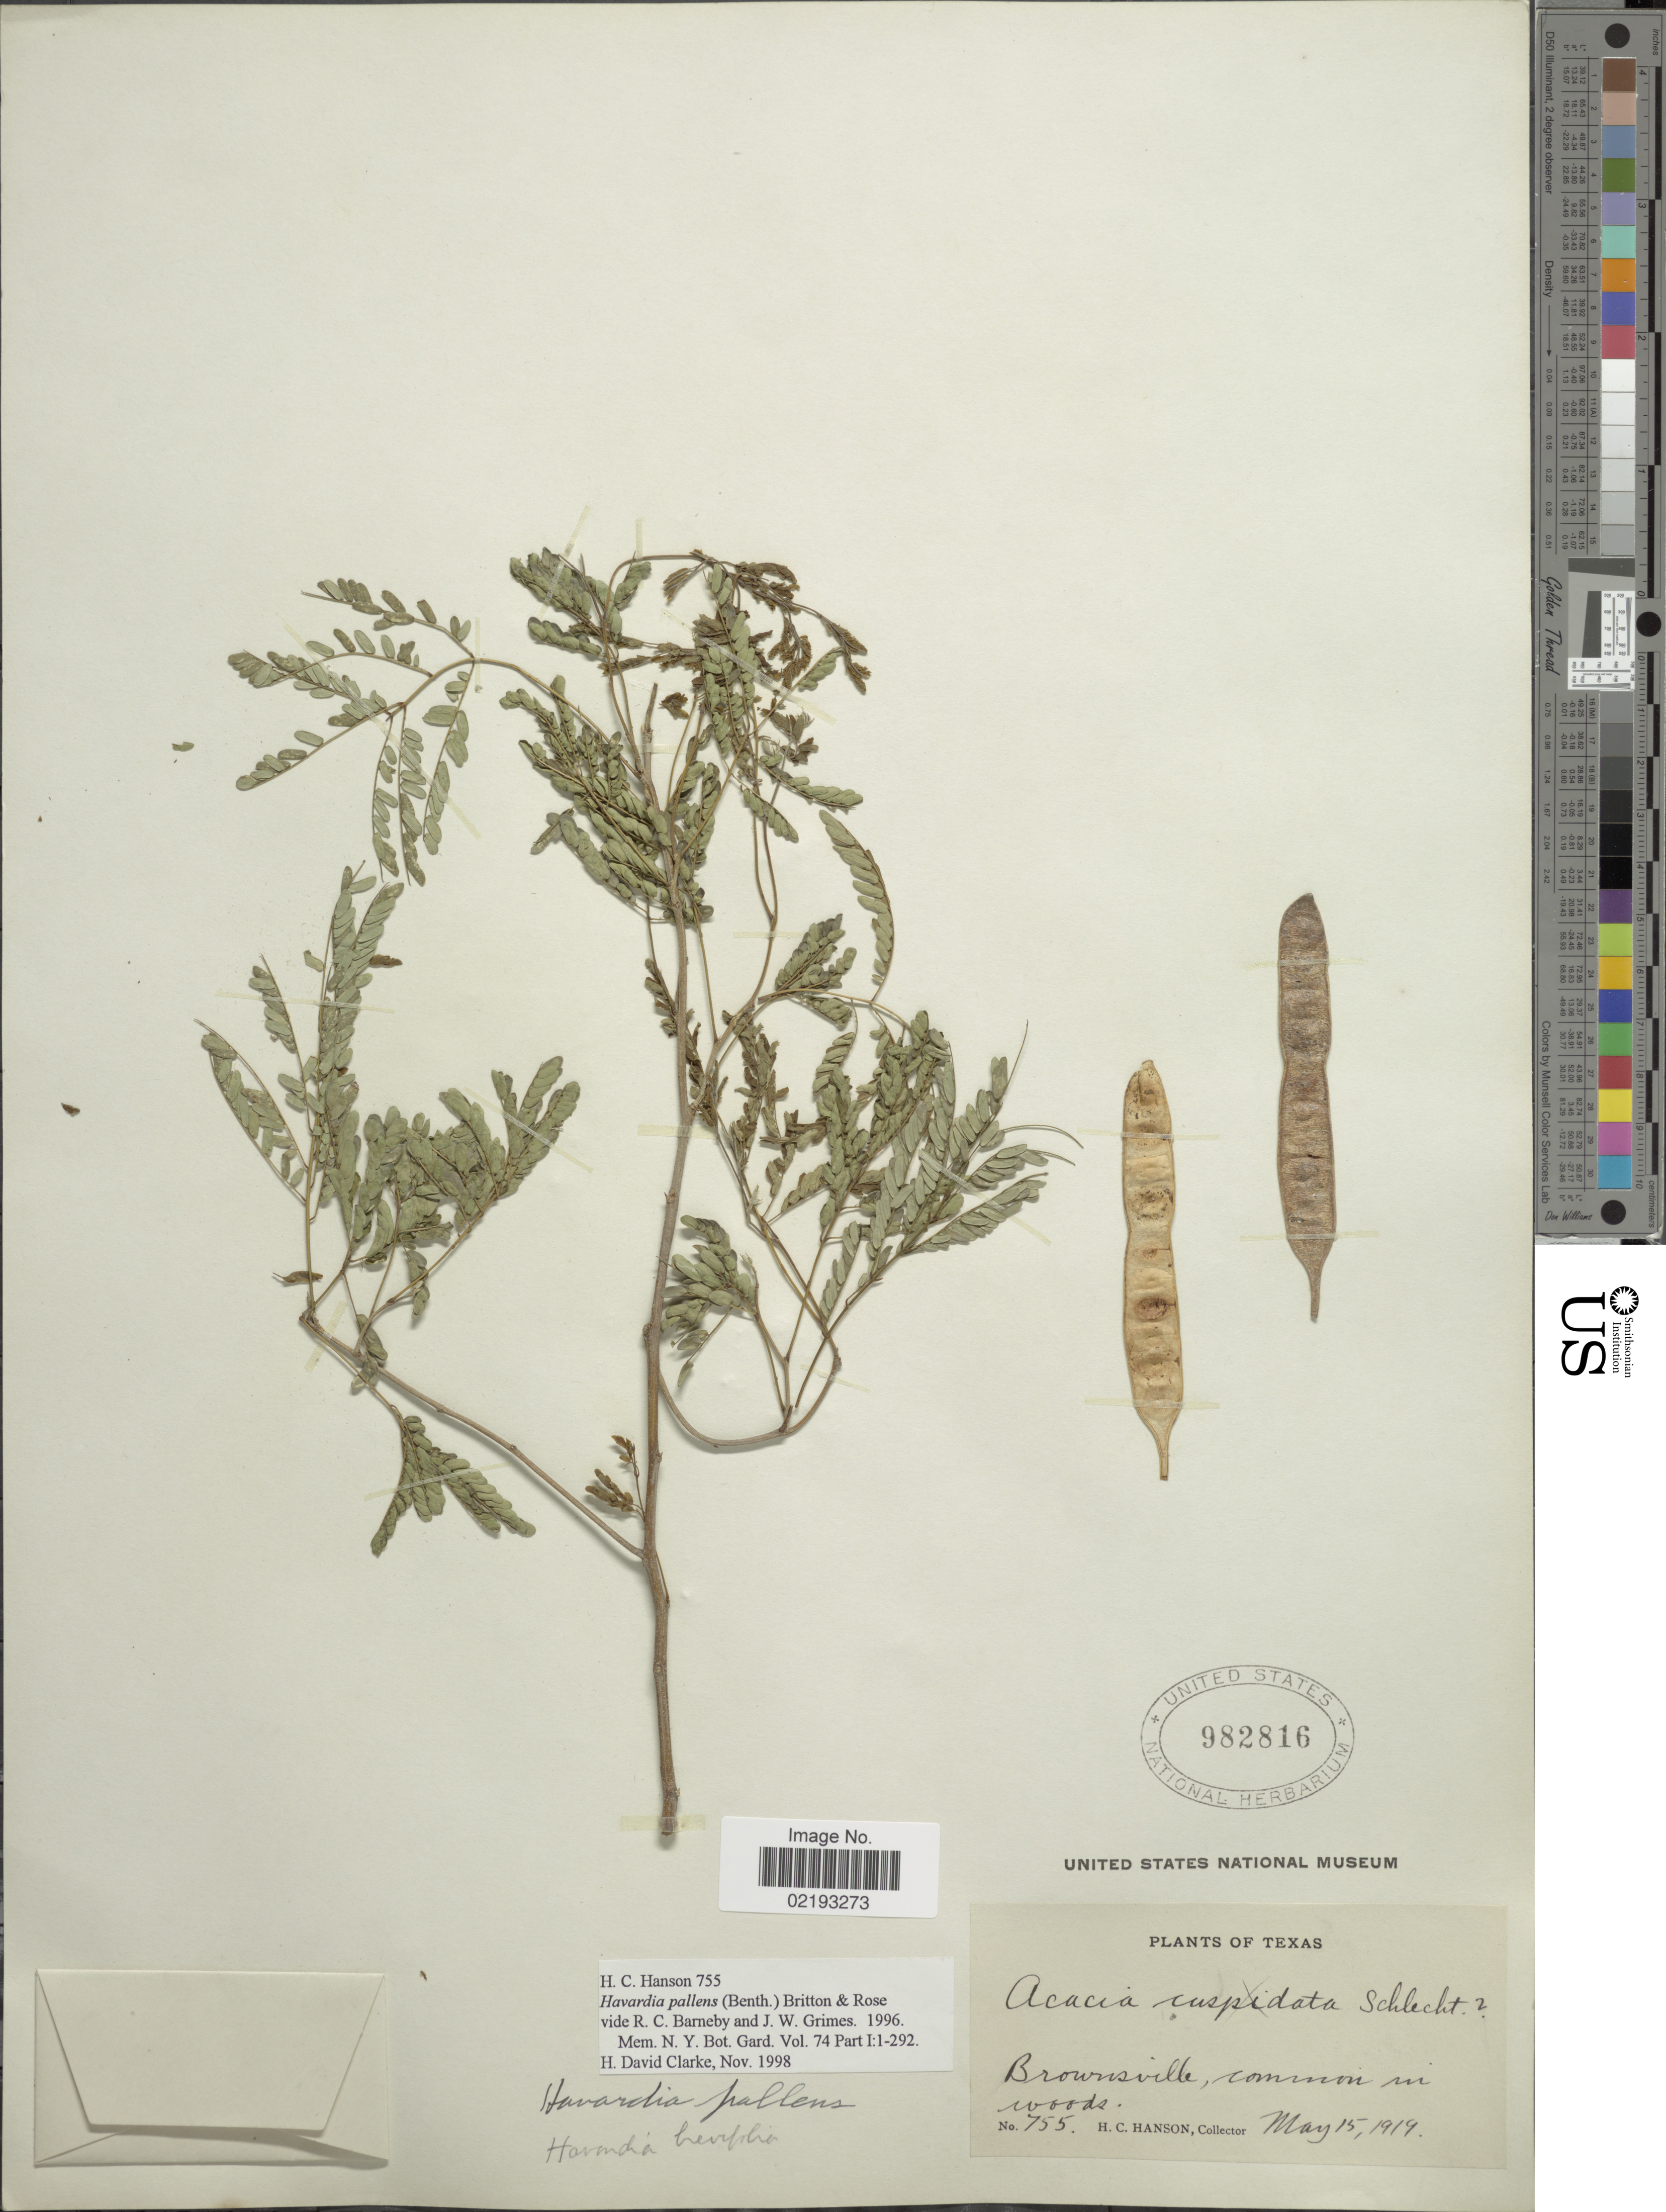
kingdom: Plantae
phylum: Tracheophyta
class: Magnoliopsida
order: Fabales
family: Fabaceae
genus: Havardia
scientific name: Havardia pallens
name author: (Benth.) Britton & Rose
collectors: H. Hanson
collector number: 755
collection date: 1919-05-15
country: United States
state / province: Texas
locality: Brownsville, common in woods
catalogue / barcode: US 982816